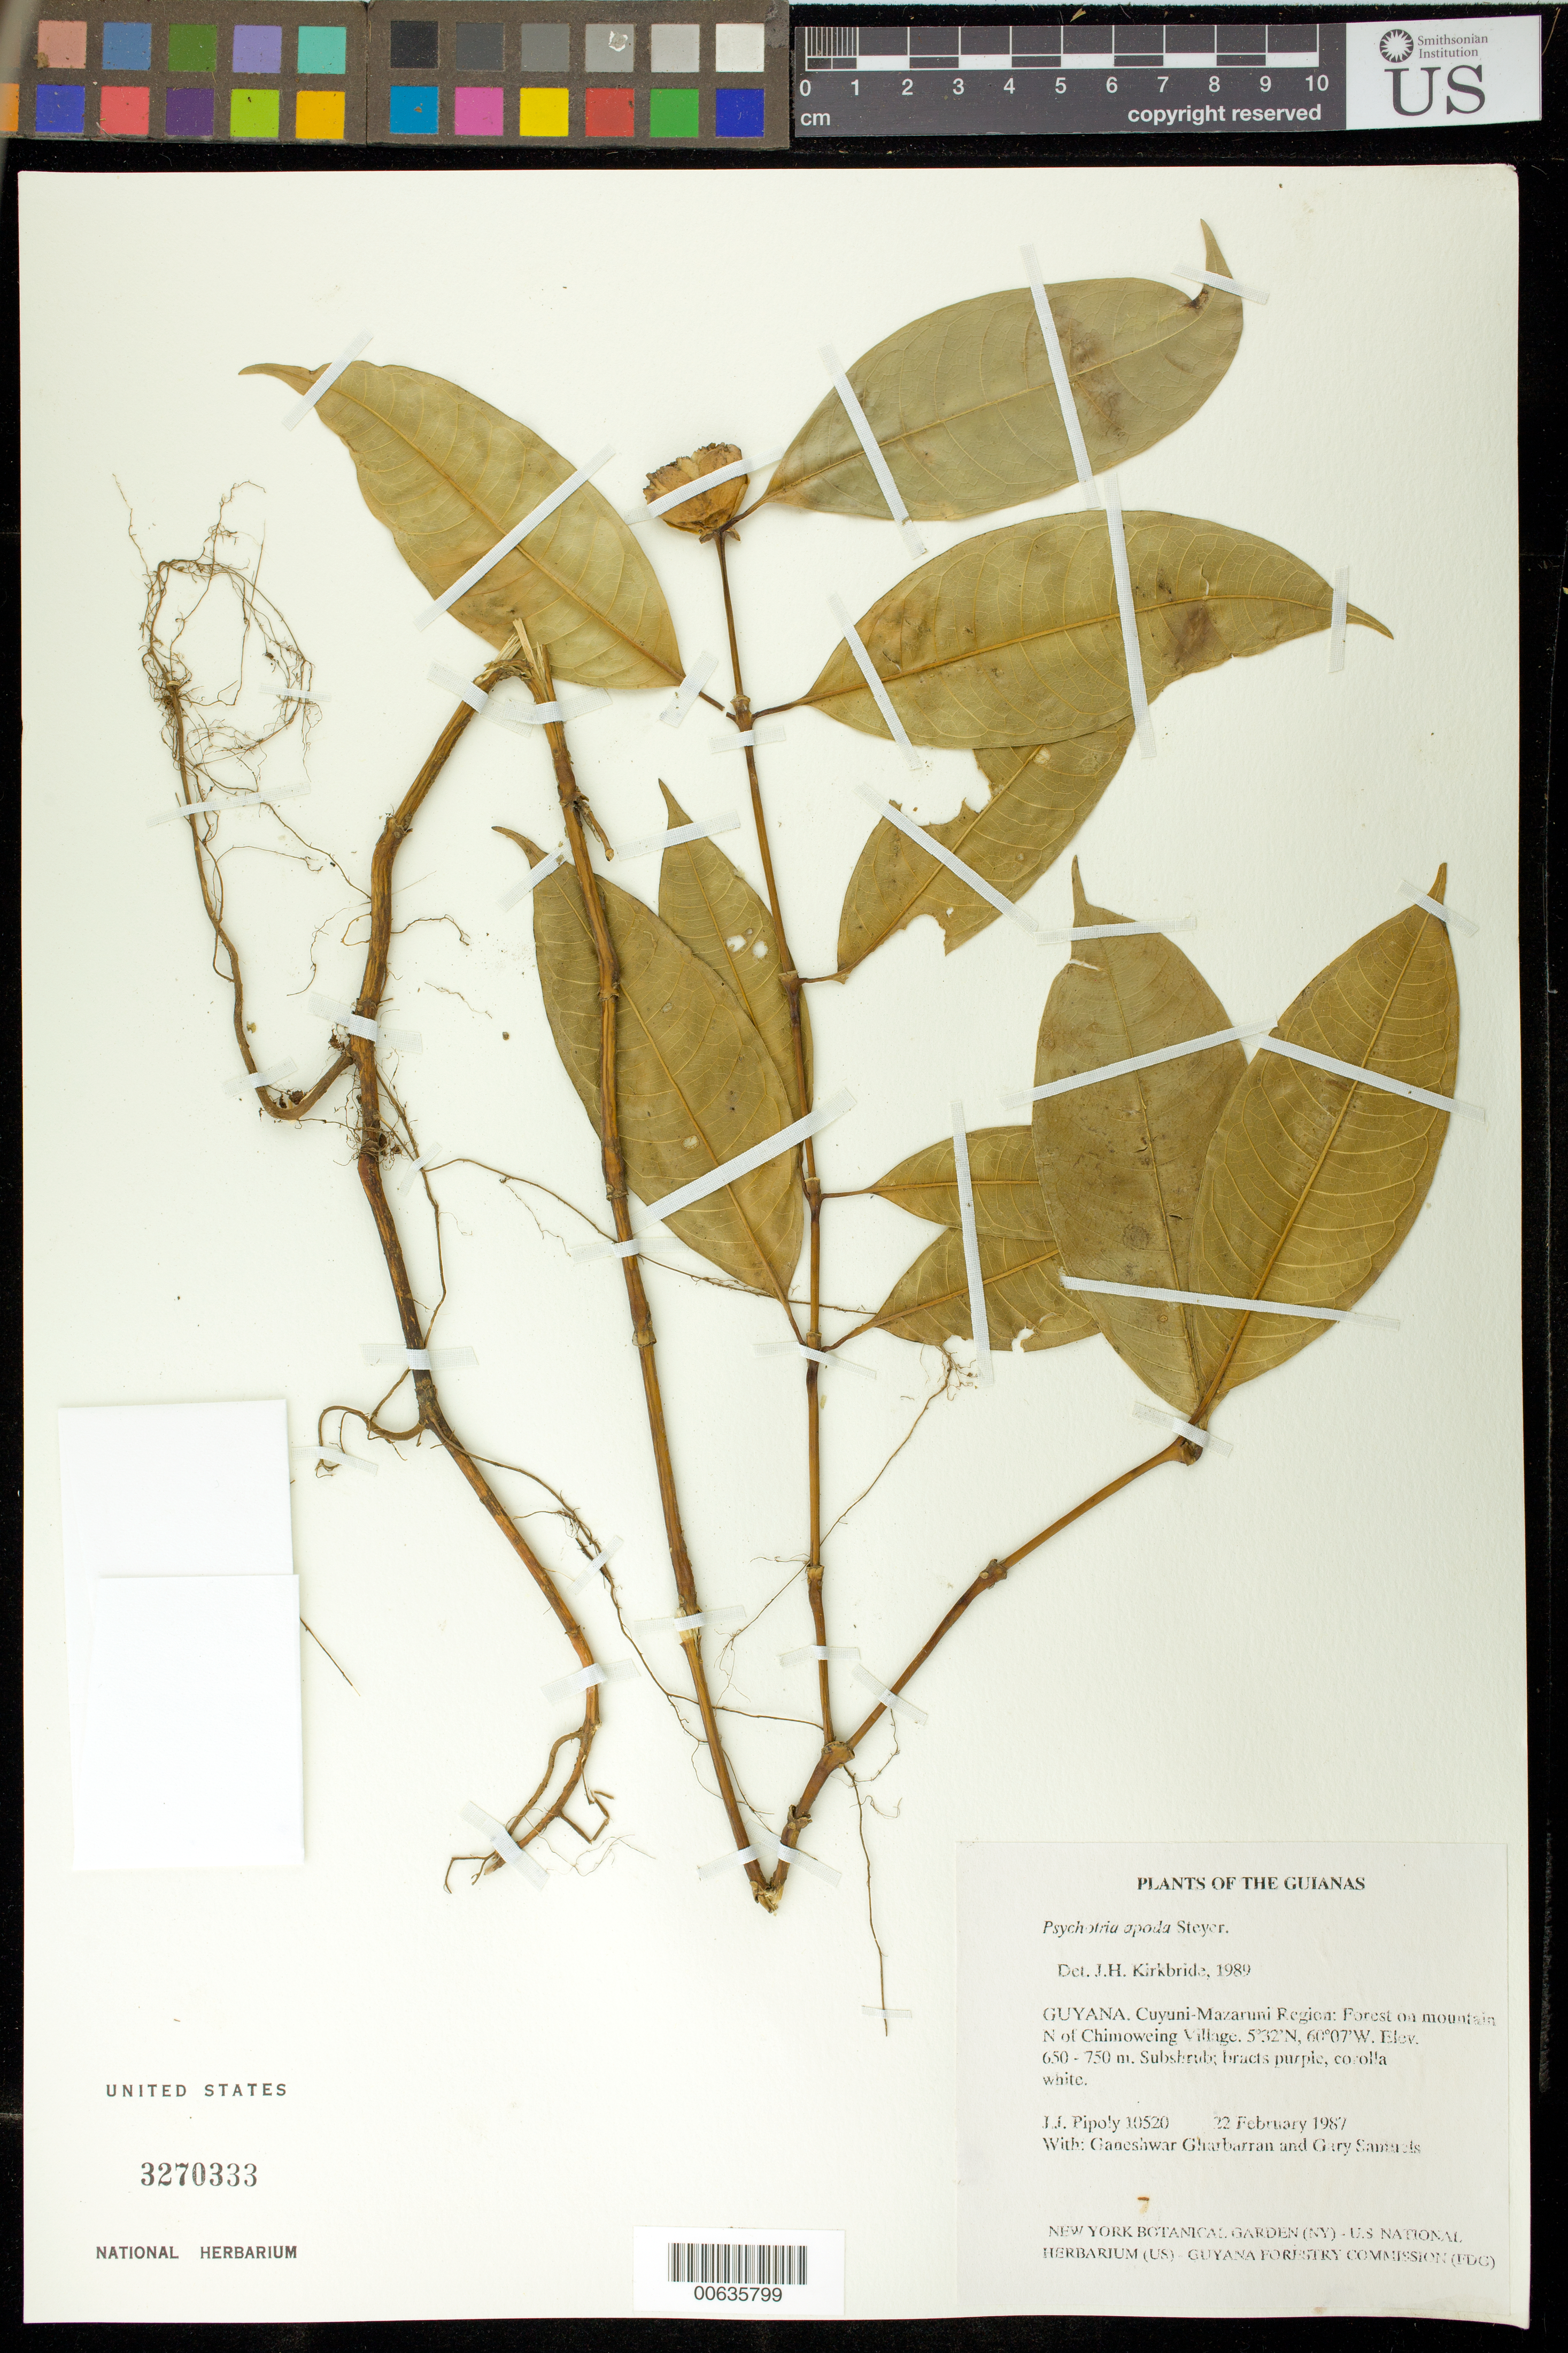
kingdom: Plantae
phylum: Tracheophyta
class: Magnoliopsida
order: Gentianales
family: Rubiaceae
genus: Palicourea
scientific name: Palicourea apoda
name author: (Steyerm.) Delprete & J.H. Kirkbr.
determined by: Kirkbride, J. H., Jr.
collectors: J. J. Pipoly, G. Gharbarran & G. Samuels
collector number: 10520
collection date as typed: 22 February 1987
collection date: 1987-02-22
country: Guyana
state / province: Cuyuni-Mazaruni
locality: Mountain N of Chinoweing Village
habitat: Forest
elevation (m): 650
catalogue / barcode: US 3270333